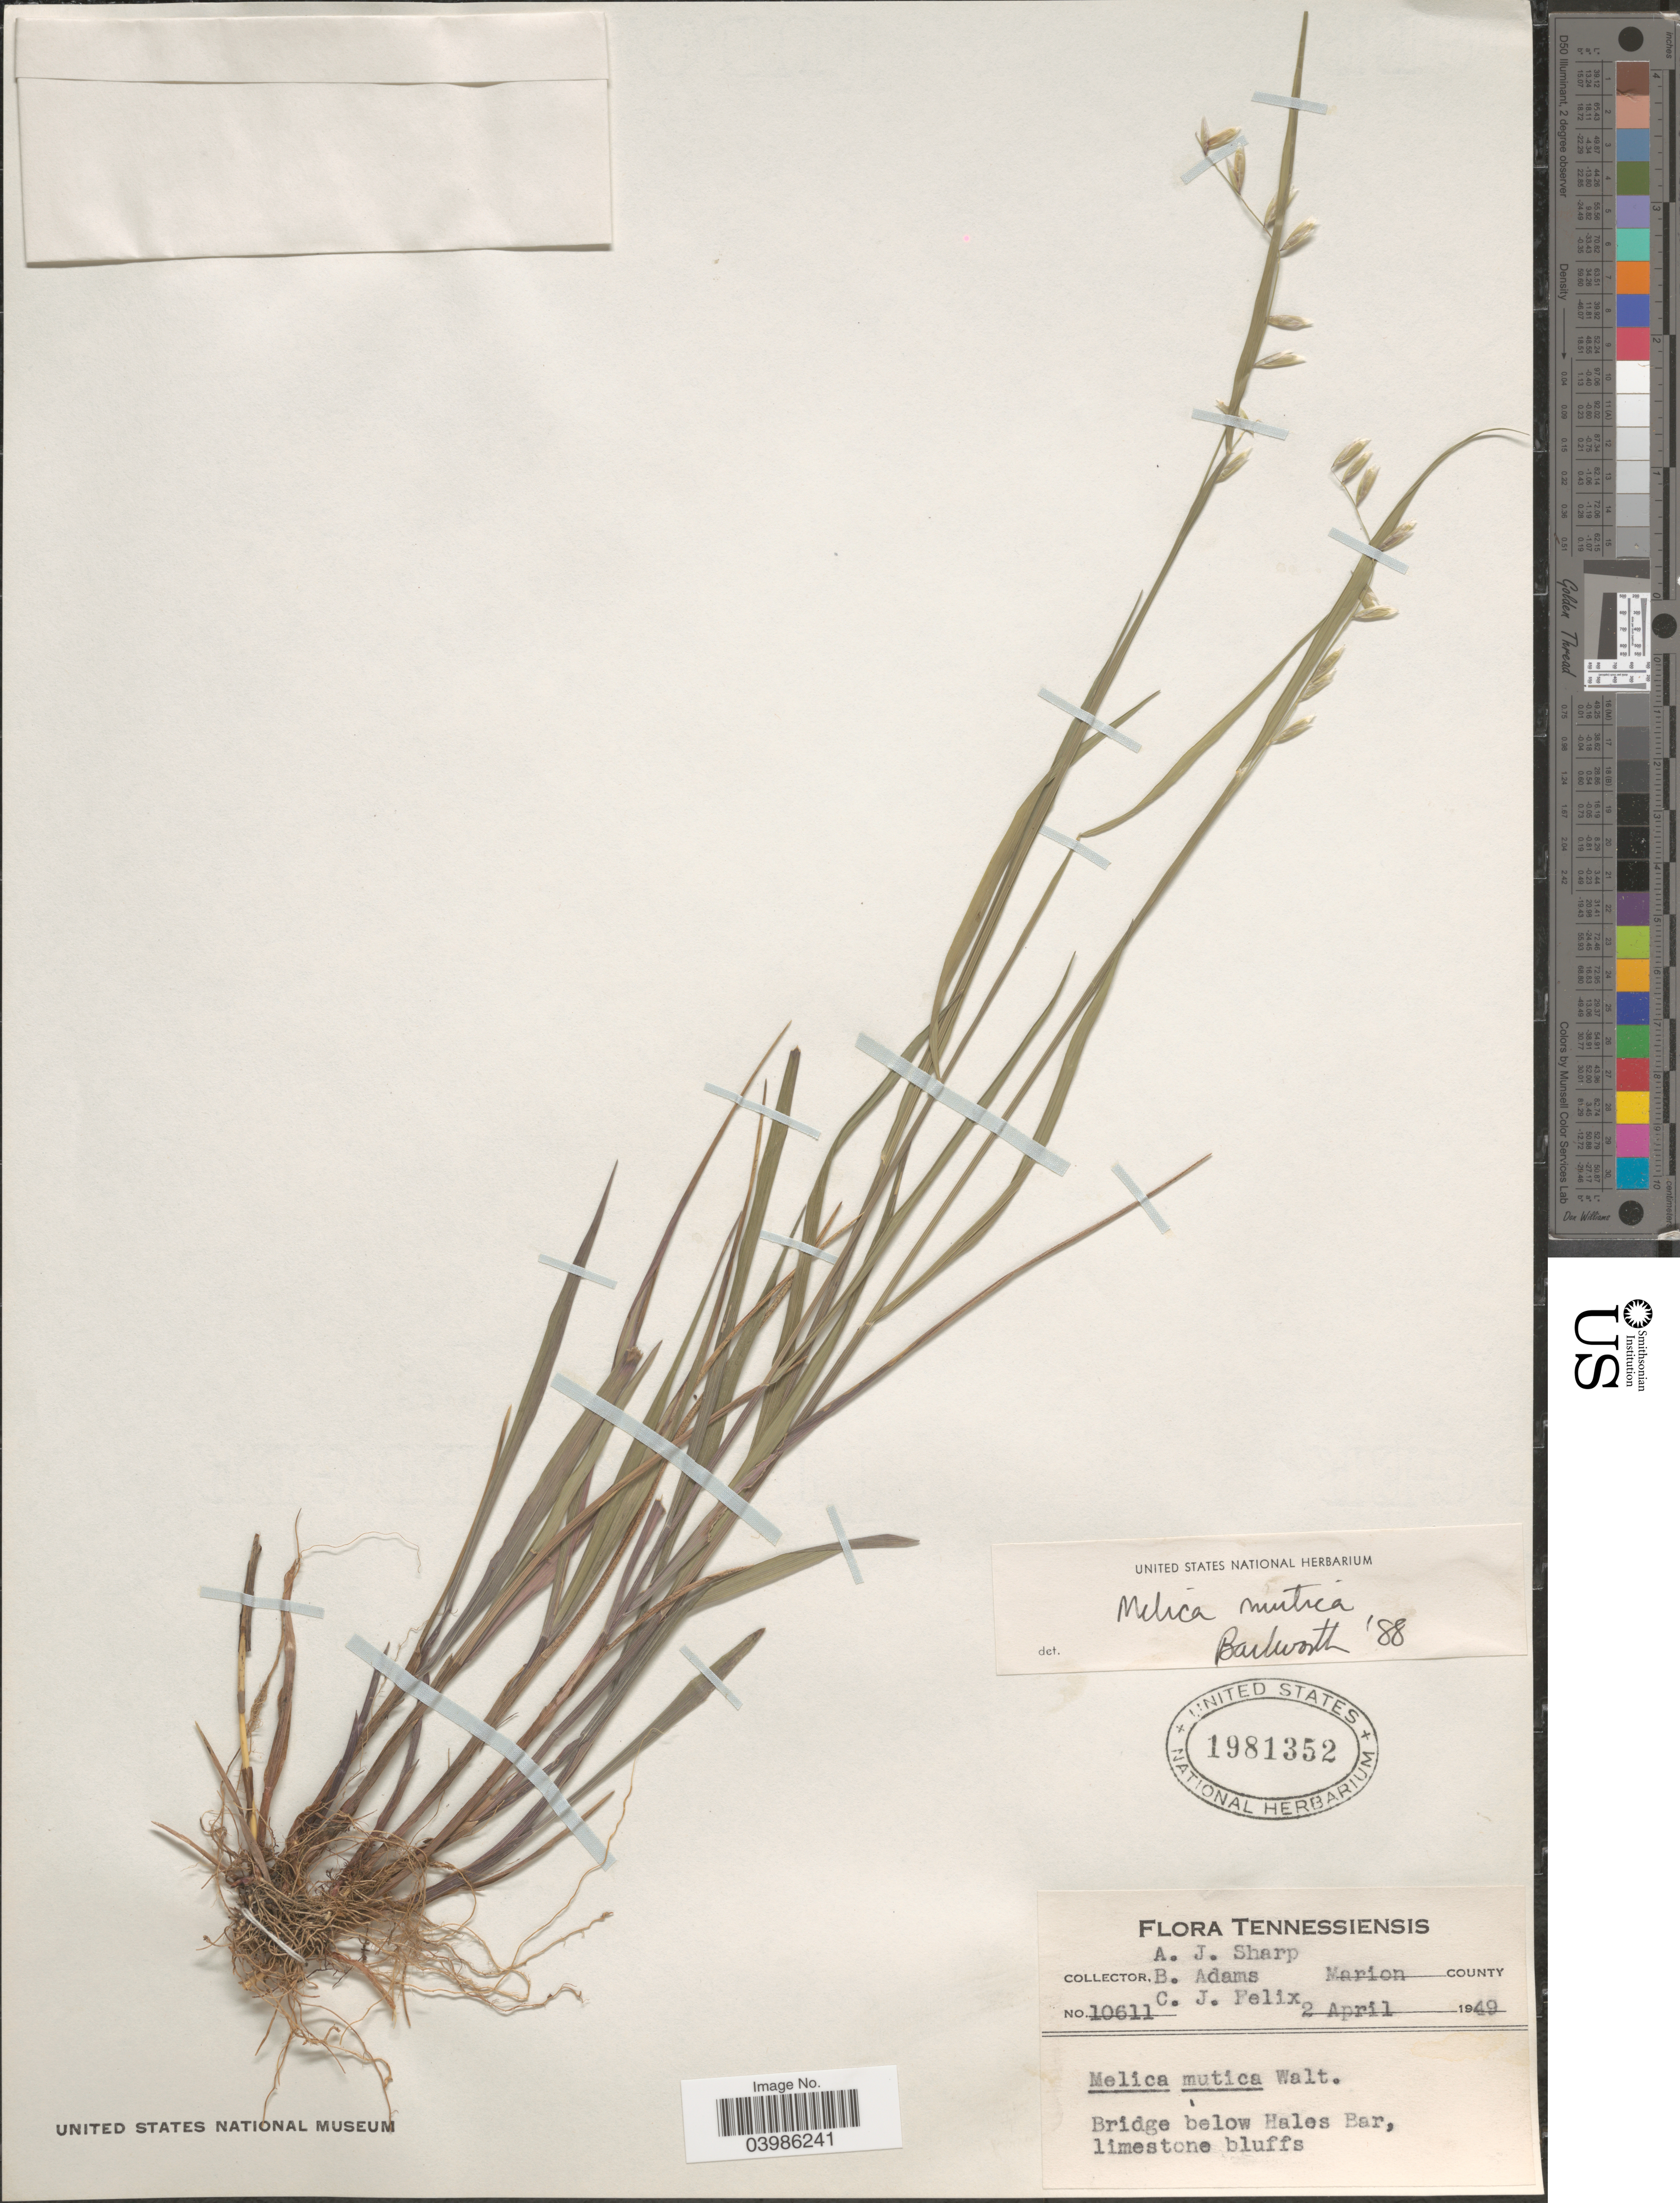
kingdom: Plantae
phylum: Tracheophyta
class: Liliopsida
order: Poales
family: Poaceae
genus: Melica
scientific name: Melica mutica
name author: Walter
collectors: A. J. Sharp, B. Adams & C. Felix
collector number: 10611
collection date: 1949-04-02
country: United States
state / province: Tennessee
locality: Marion County. Bridge below Hales Bar.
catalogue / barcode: US 1981352